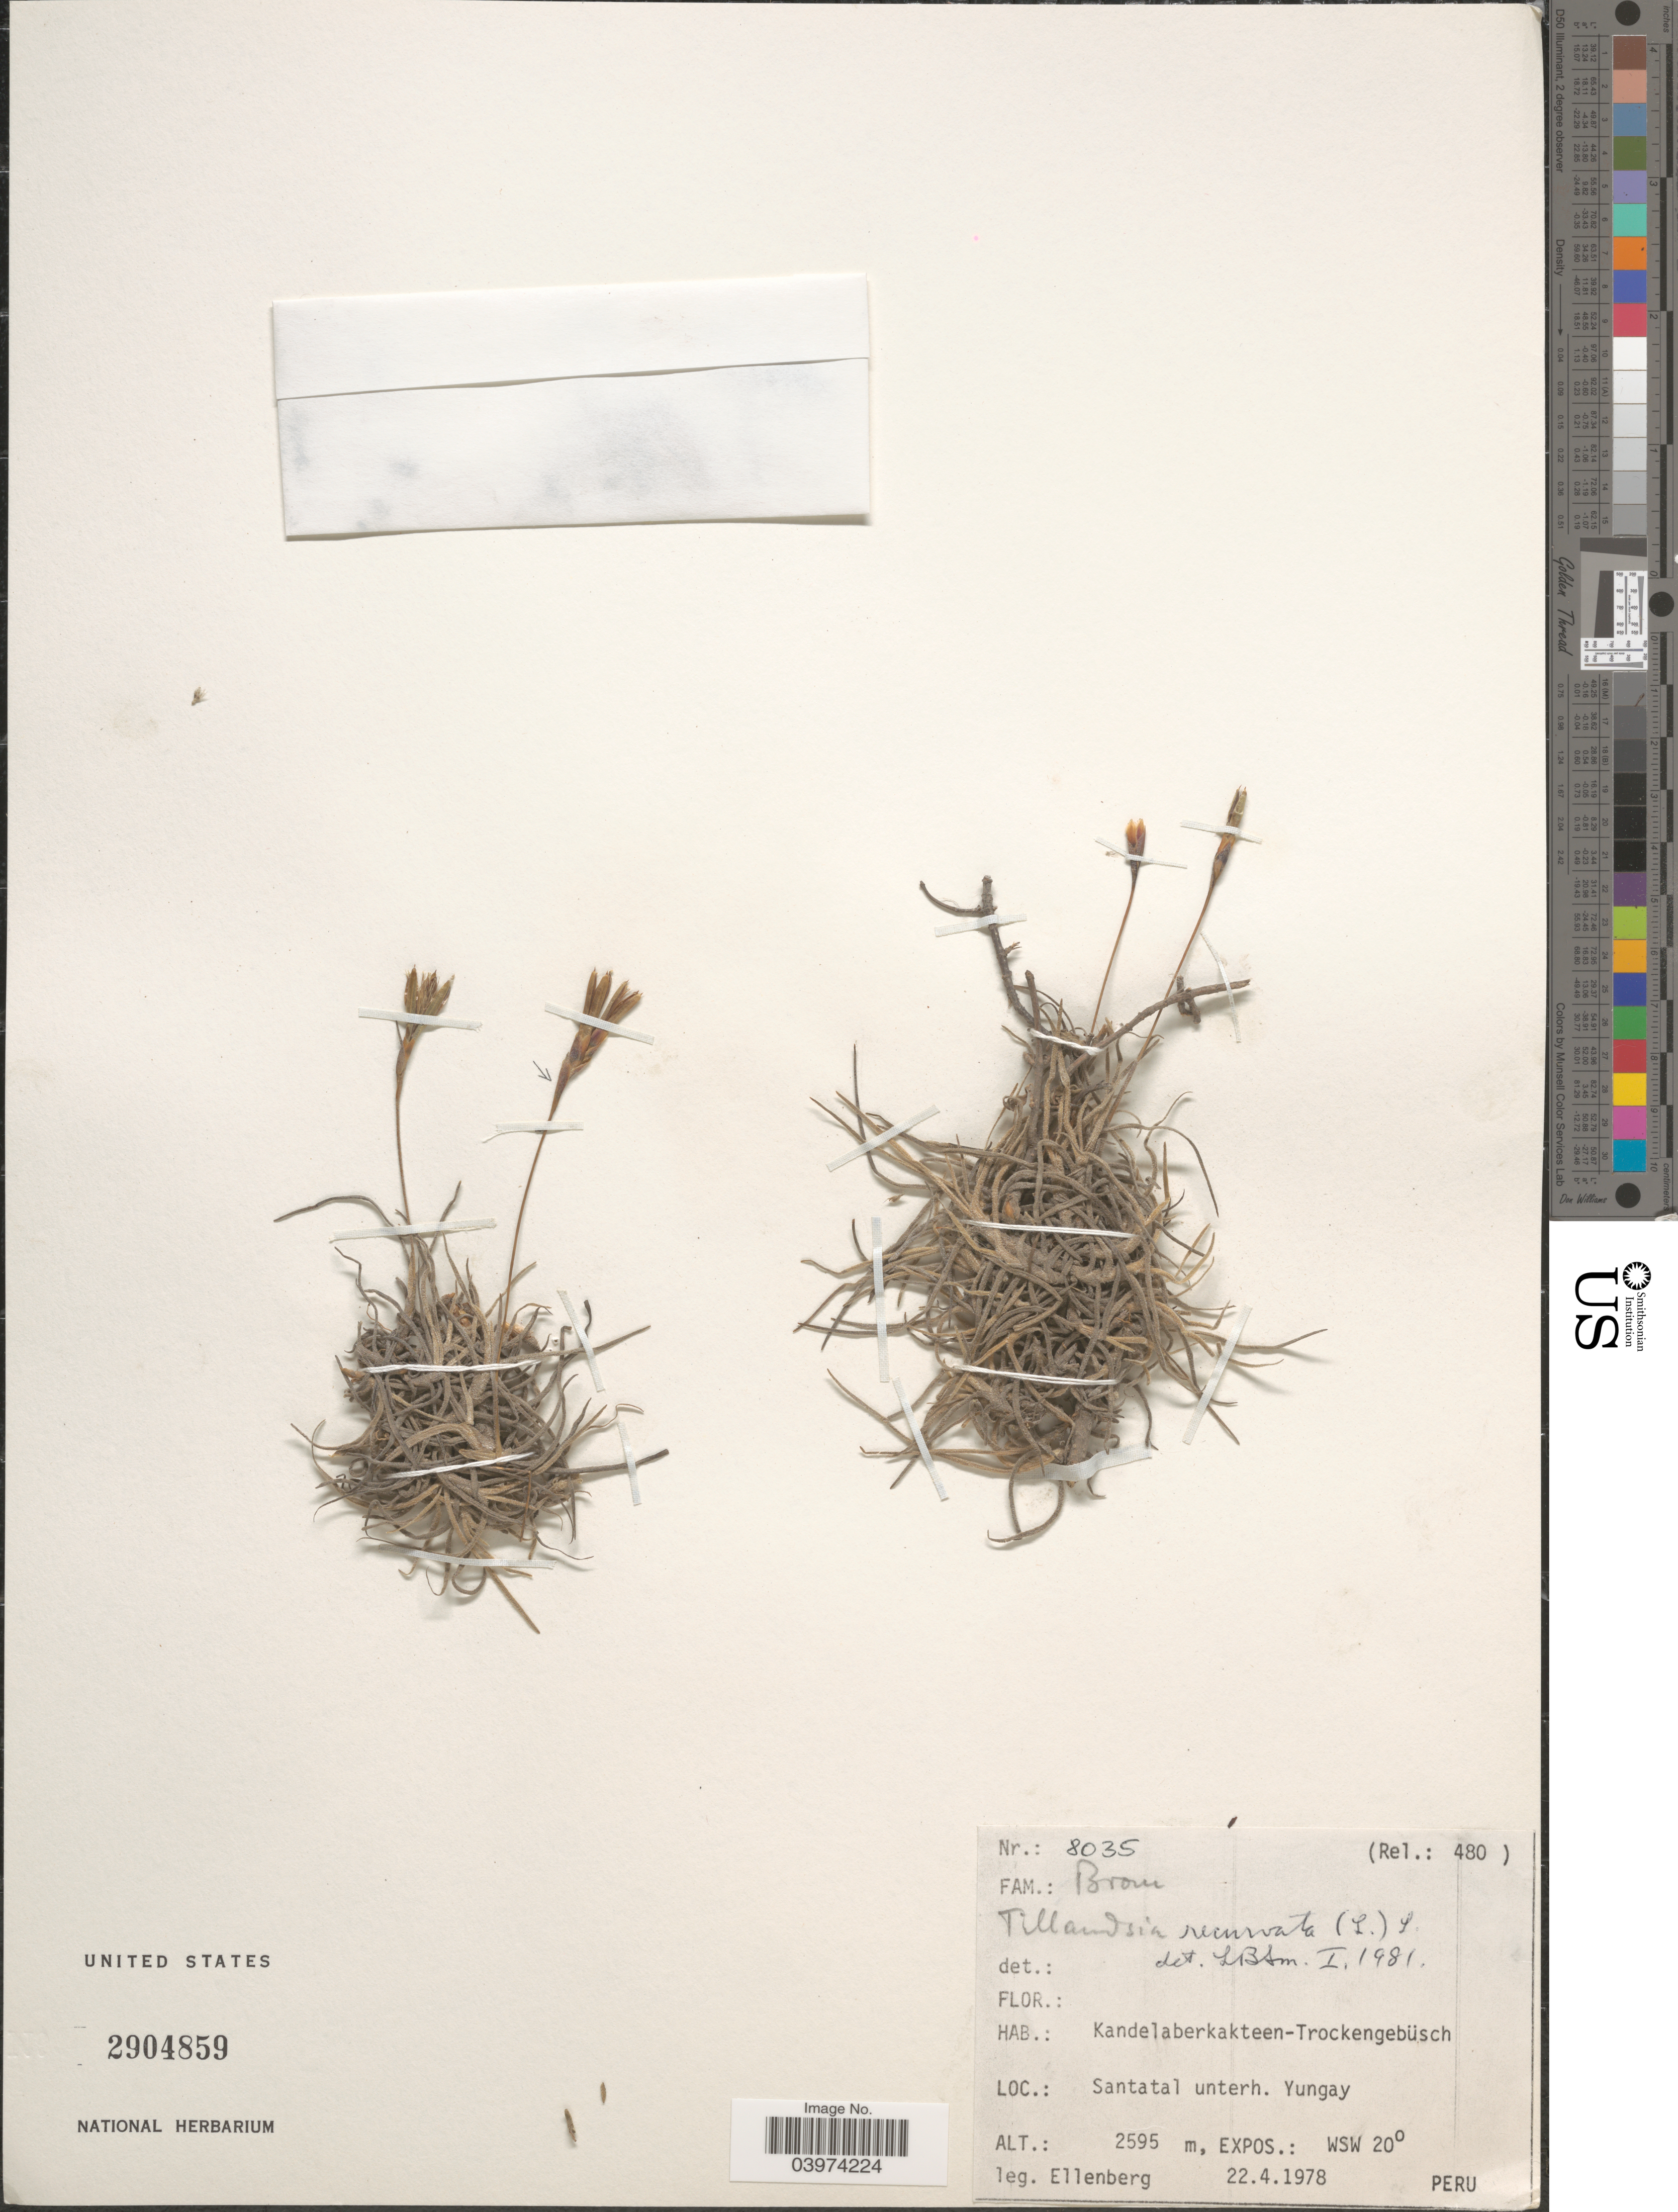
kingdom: Plantae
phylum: Tracheophyta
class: Liliopsida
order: Poales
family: Bromeliaceae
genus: Tillandsia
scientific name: Tillandsia recurvata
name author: L.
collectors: Ellenberg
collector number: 8035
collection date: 1978-04-22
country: Peru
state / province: Ancash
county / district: Yungay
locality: Santatal unterh. Yungay. Expos.: WSW 20º.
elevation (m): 2595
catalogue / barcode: US 2904859